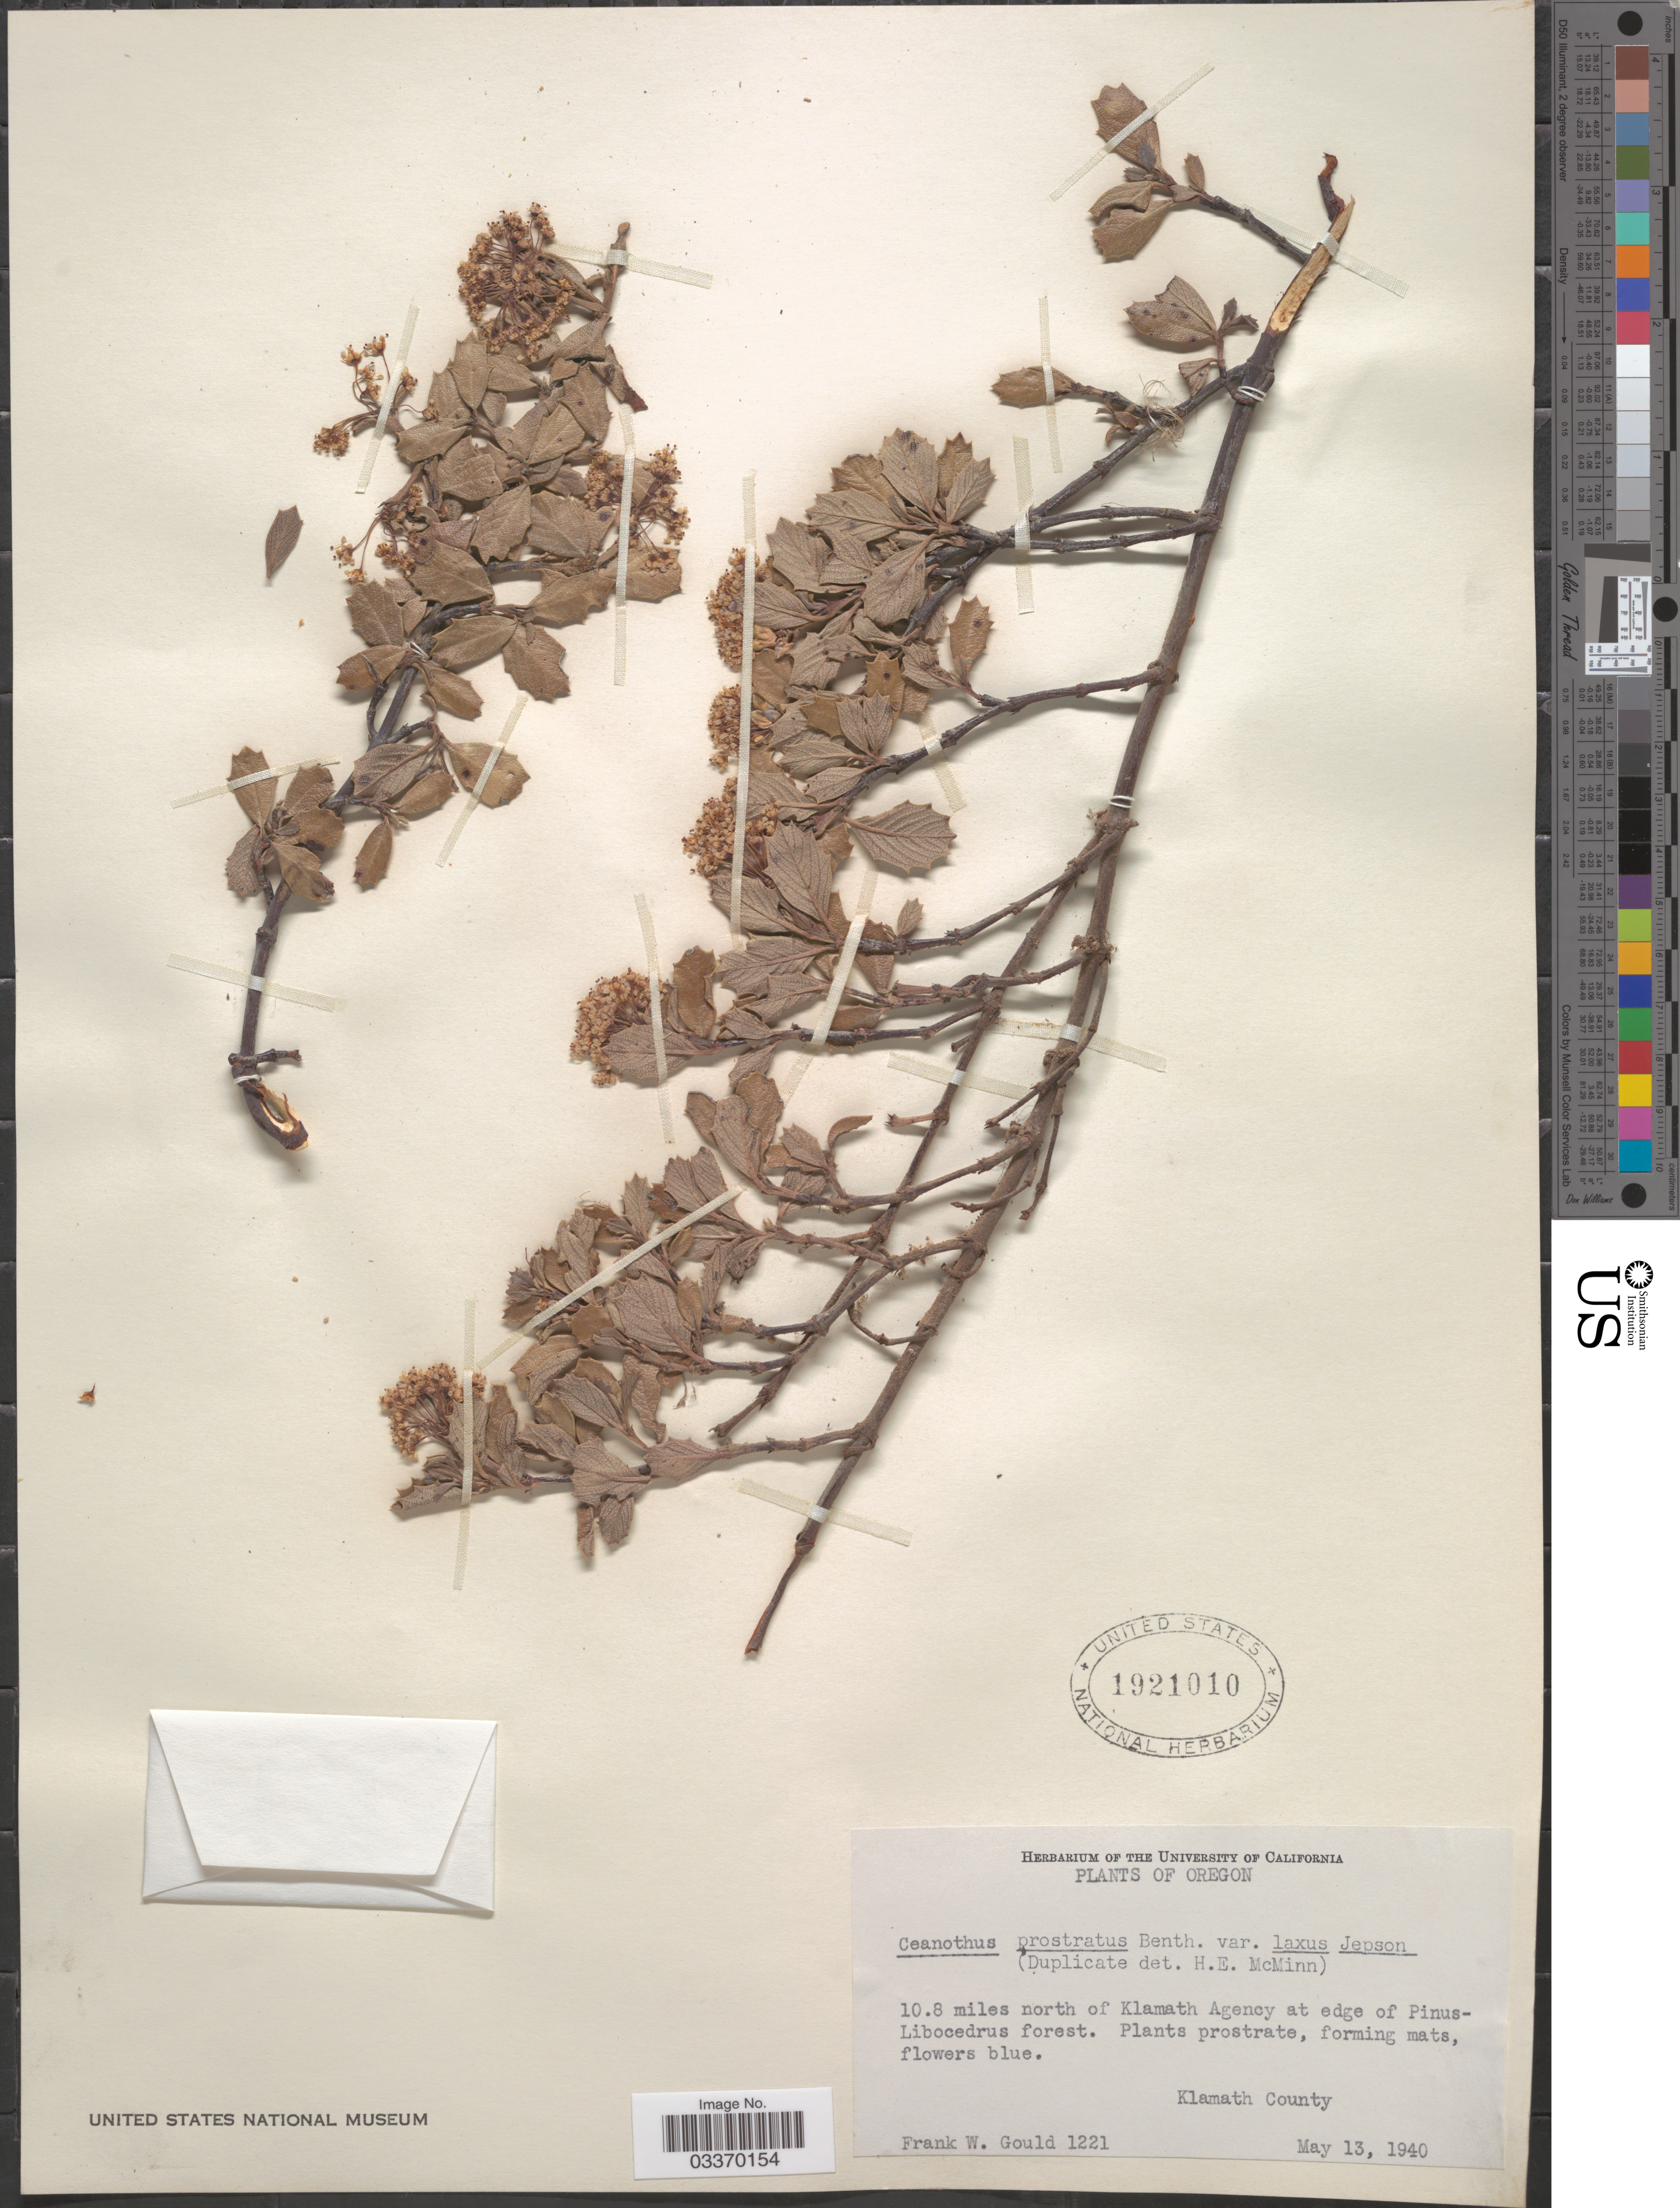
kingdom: Plantae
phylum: Tracheophyta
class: Magnoliopsida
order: Rosales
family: Rhamnaceae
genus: Ceanothus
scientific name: Ceanothus prostratus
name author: Benth.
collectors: F. W. Gould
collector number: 1221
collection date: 1940-05-13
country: United States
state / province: Oregon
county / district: Klamath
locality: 10.8 miles north of Klamath Agency, Klamath County.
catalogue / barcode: US 1921010